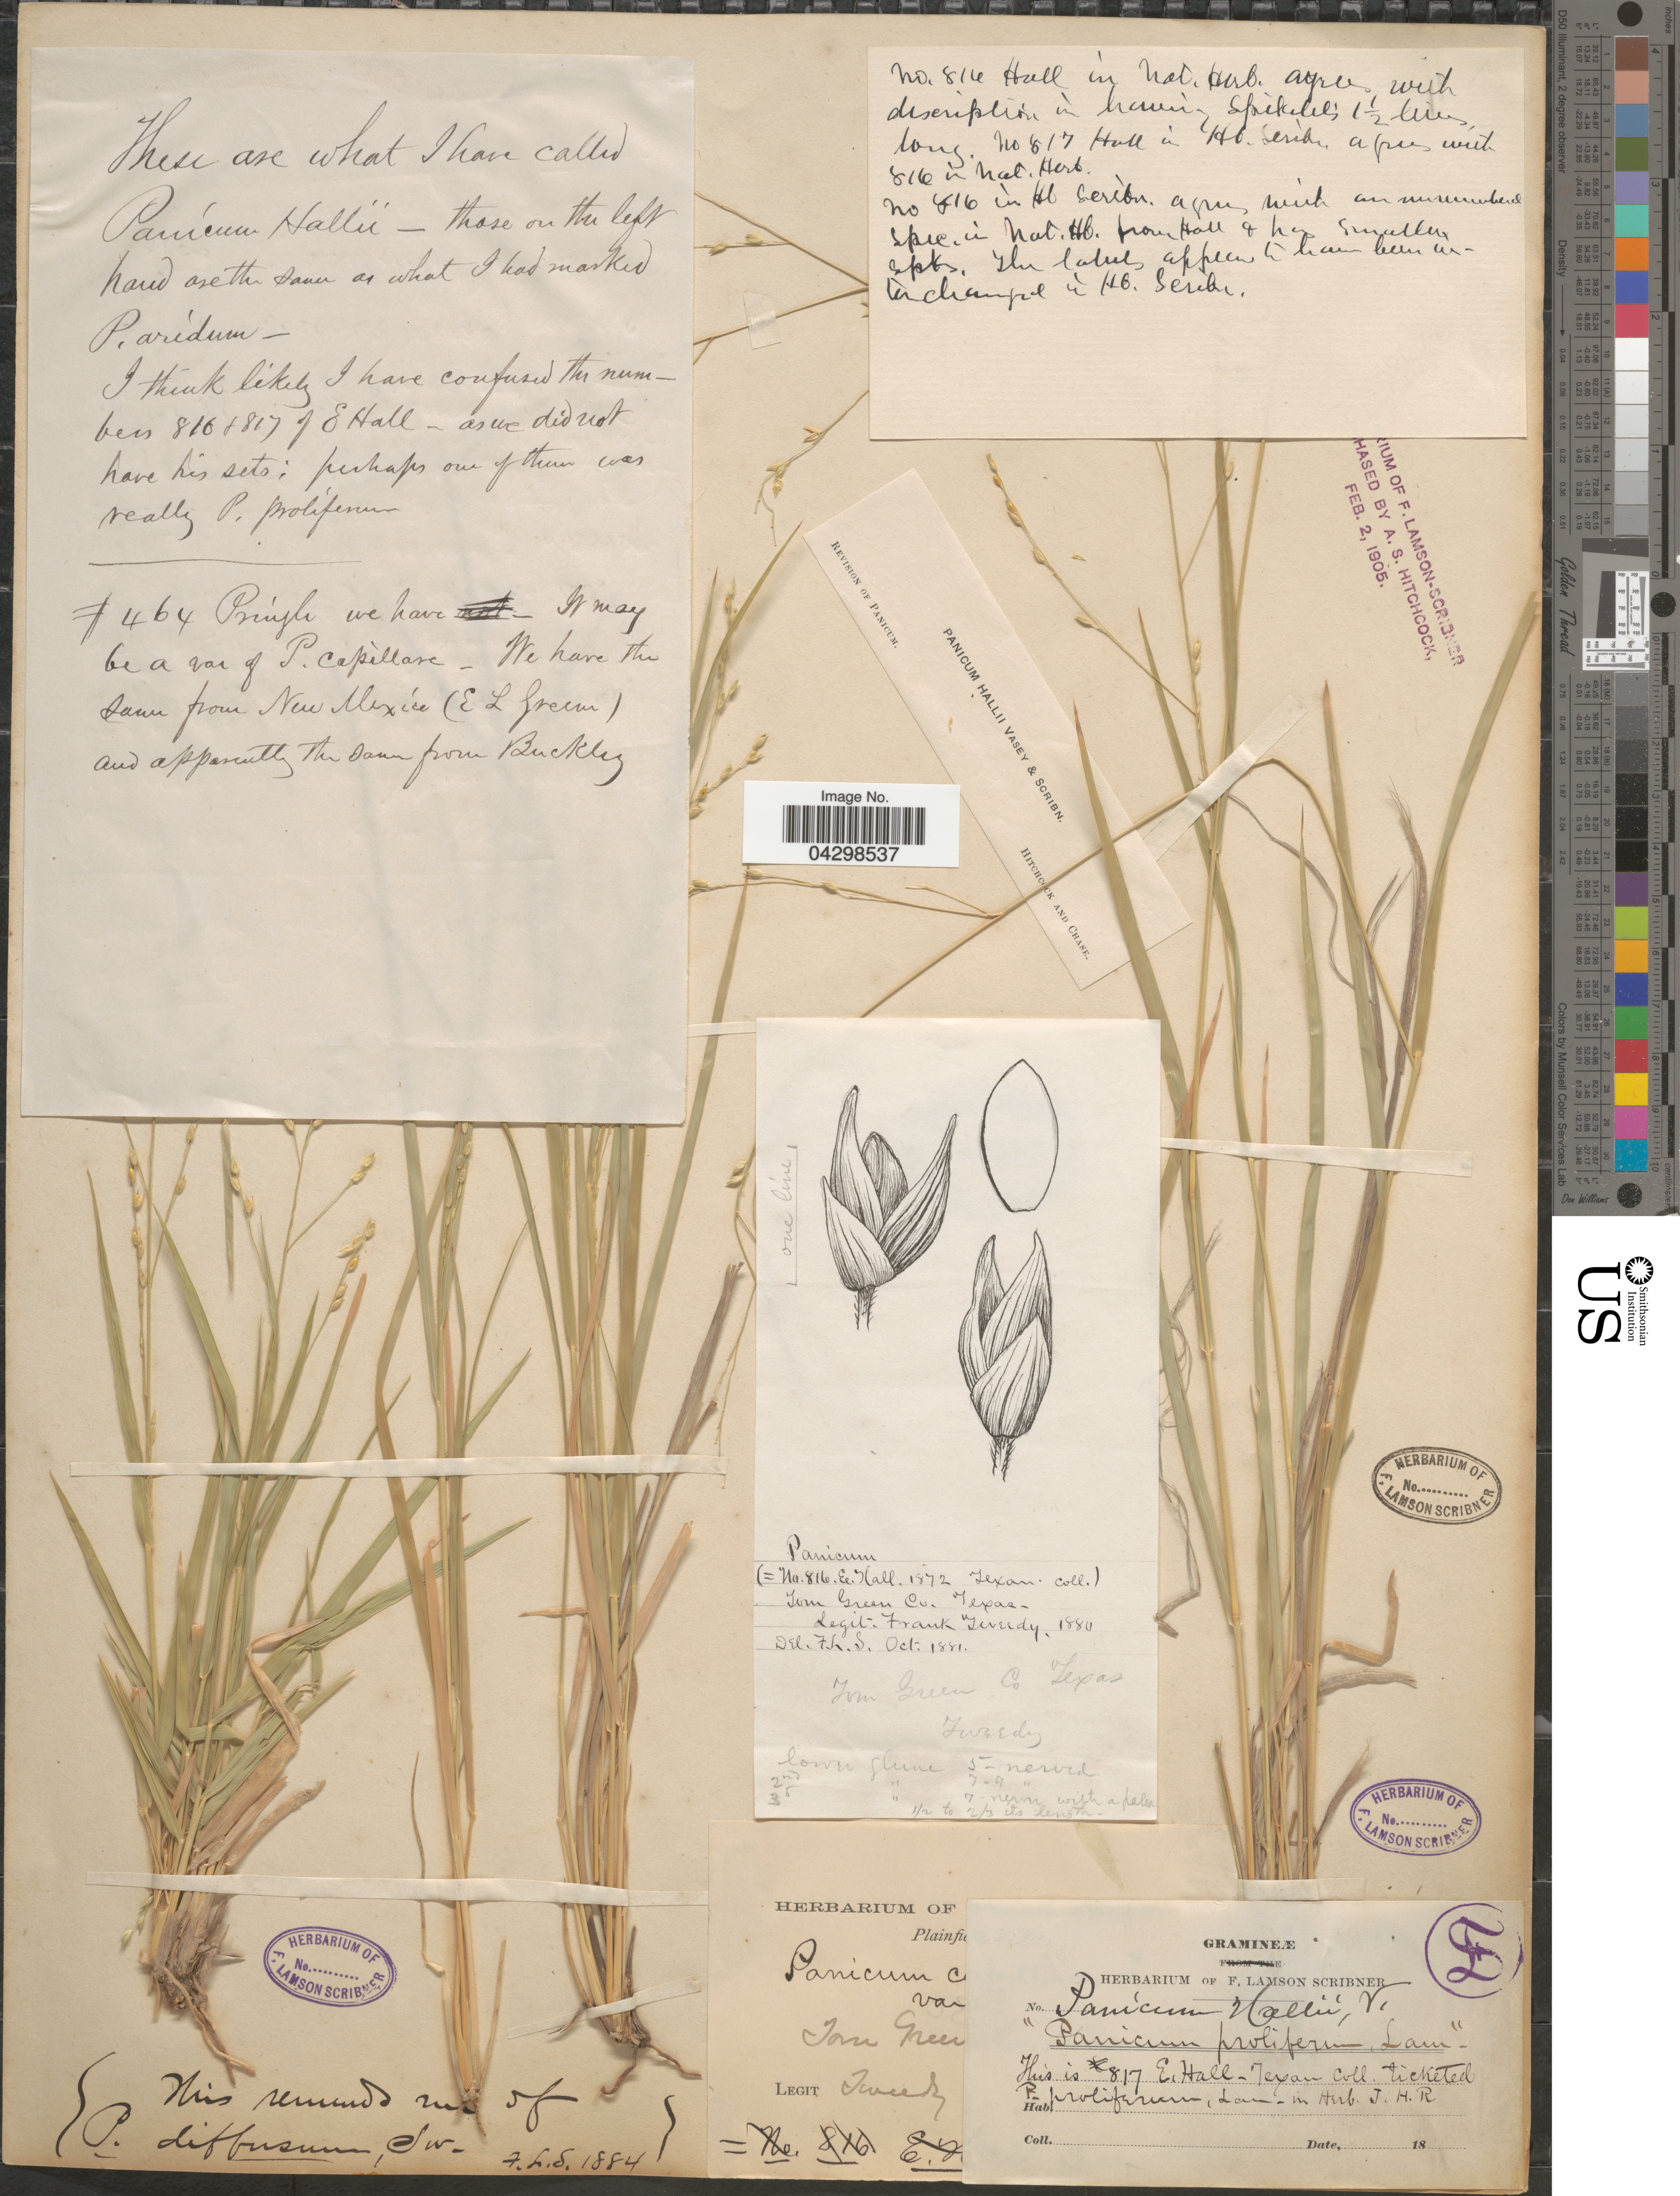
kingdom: Plantae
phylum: Tracheophyta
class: Liliopsida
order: Poales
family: Poaceae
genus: Panicum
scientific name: Panicum hallii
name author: Vasey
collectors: E. Hall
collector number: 817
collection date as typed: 18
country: United States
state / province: Texas